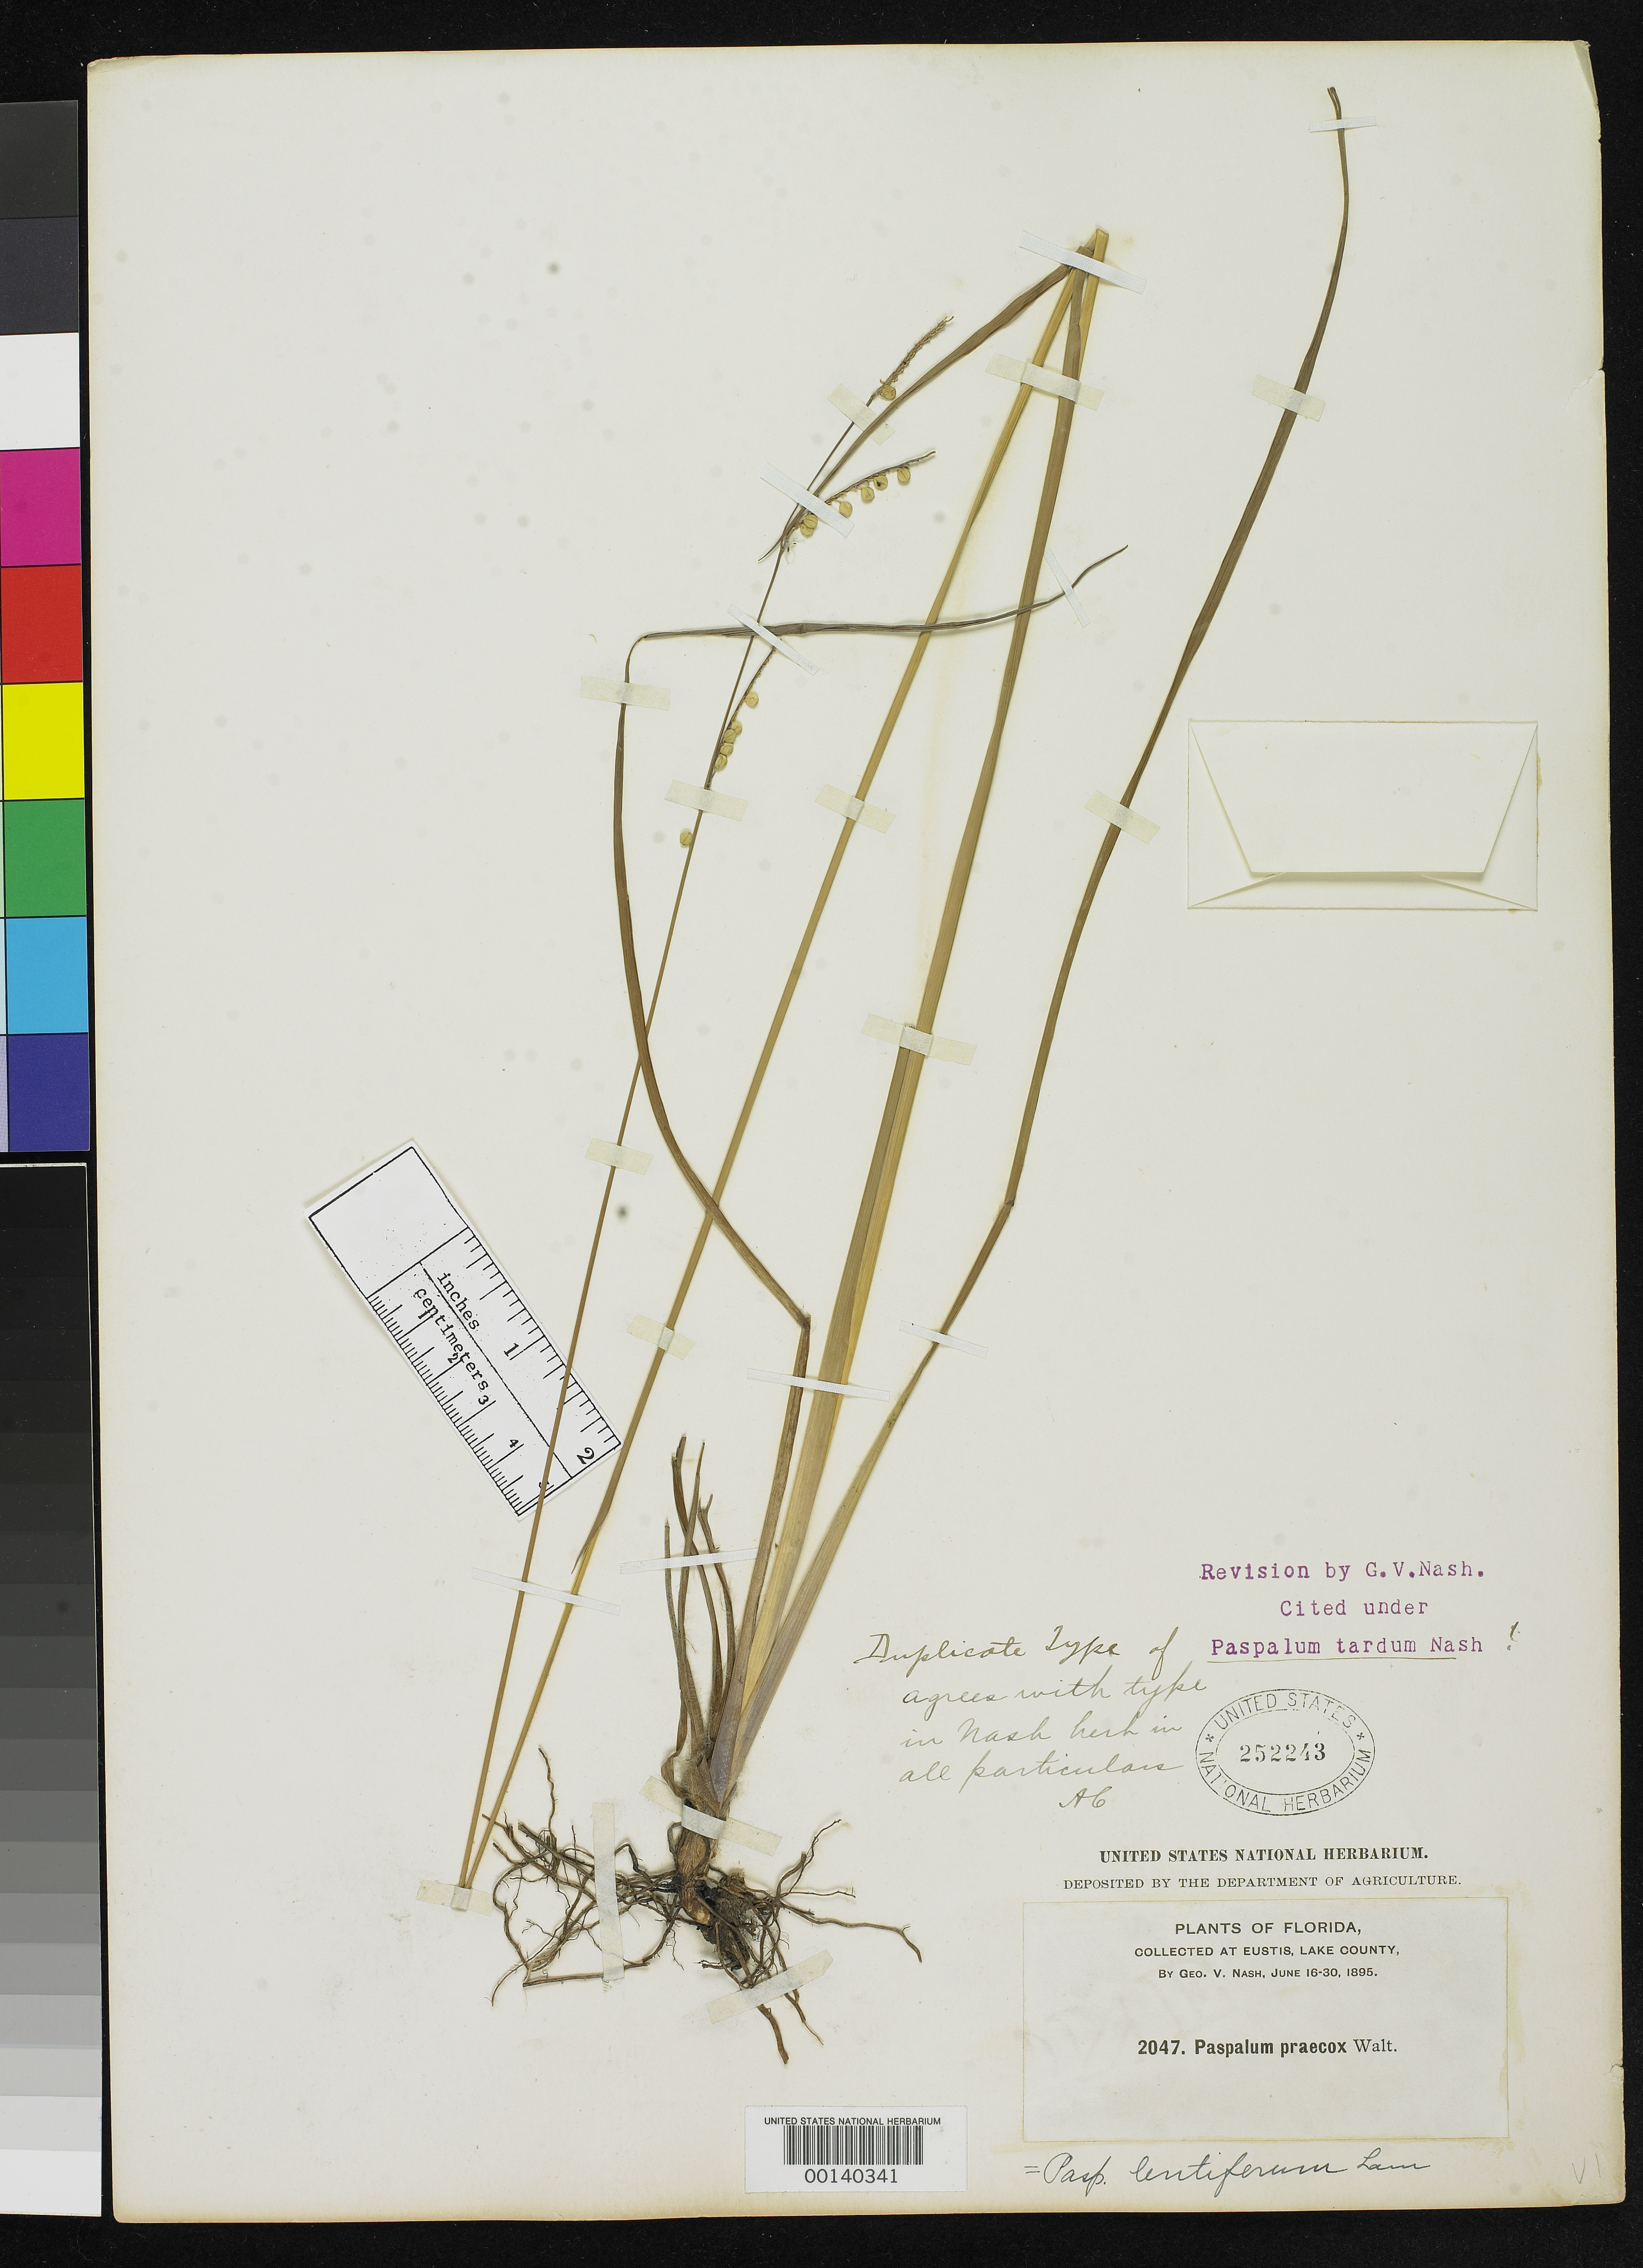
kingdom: Plantae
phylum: Tracheophyta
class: Liliopsida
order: Poales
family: Poaceae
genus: Paspalum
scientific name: Paspalum tardum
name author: Nash in Small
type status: Isotype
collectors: G. V. Nash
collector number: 2047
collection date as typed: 16 Jun 1895 to 30 Jun 1895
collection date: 1895-06-16/1895-06-30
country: United States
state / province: Florida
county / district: Lake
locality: Near Eustis.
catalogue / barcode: US 252243